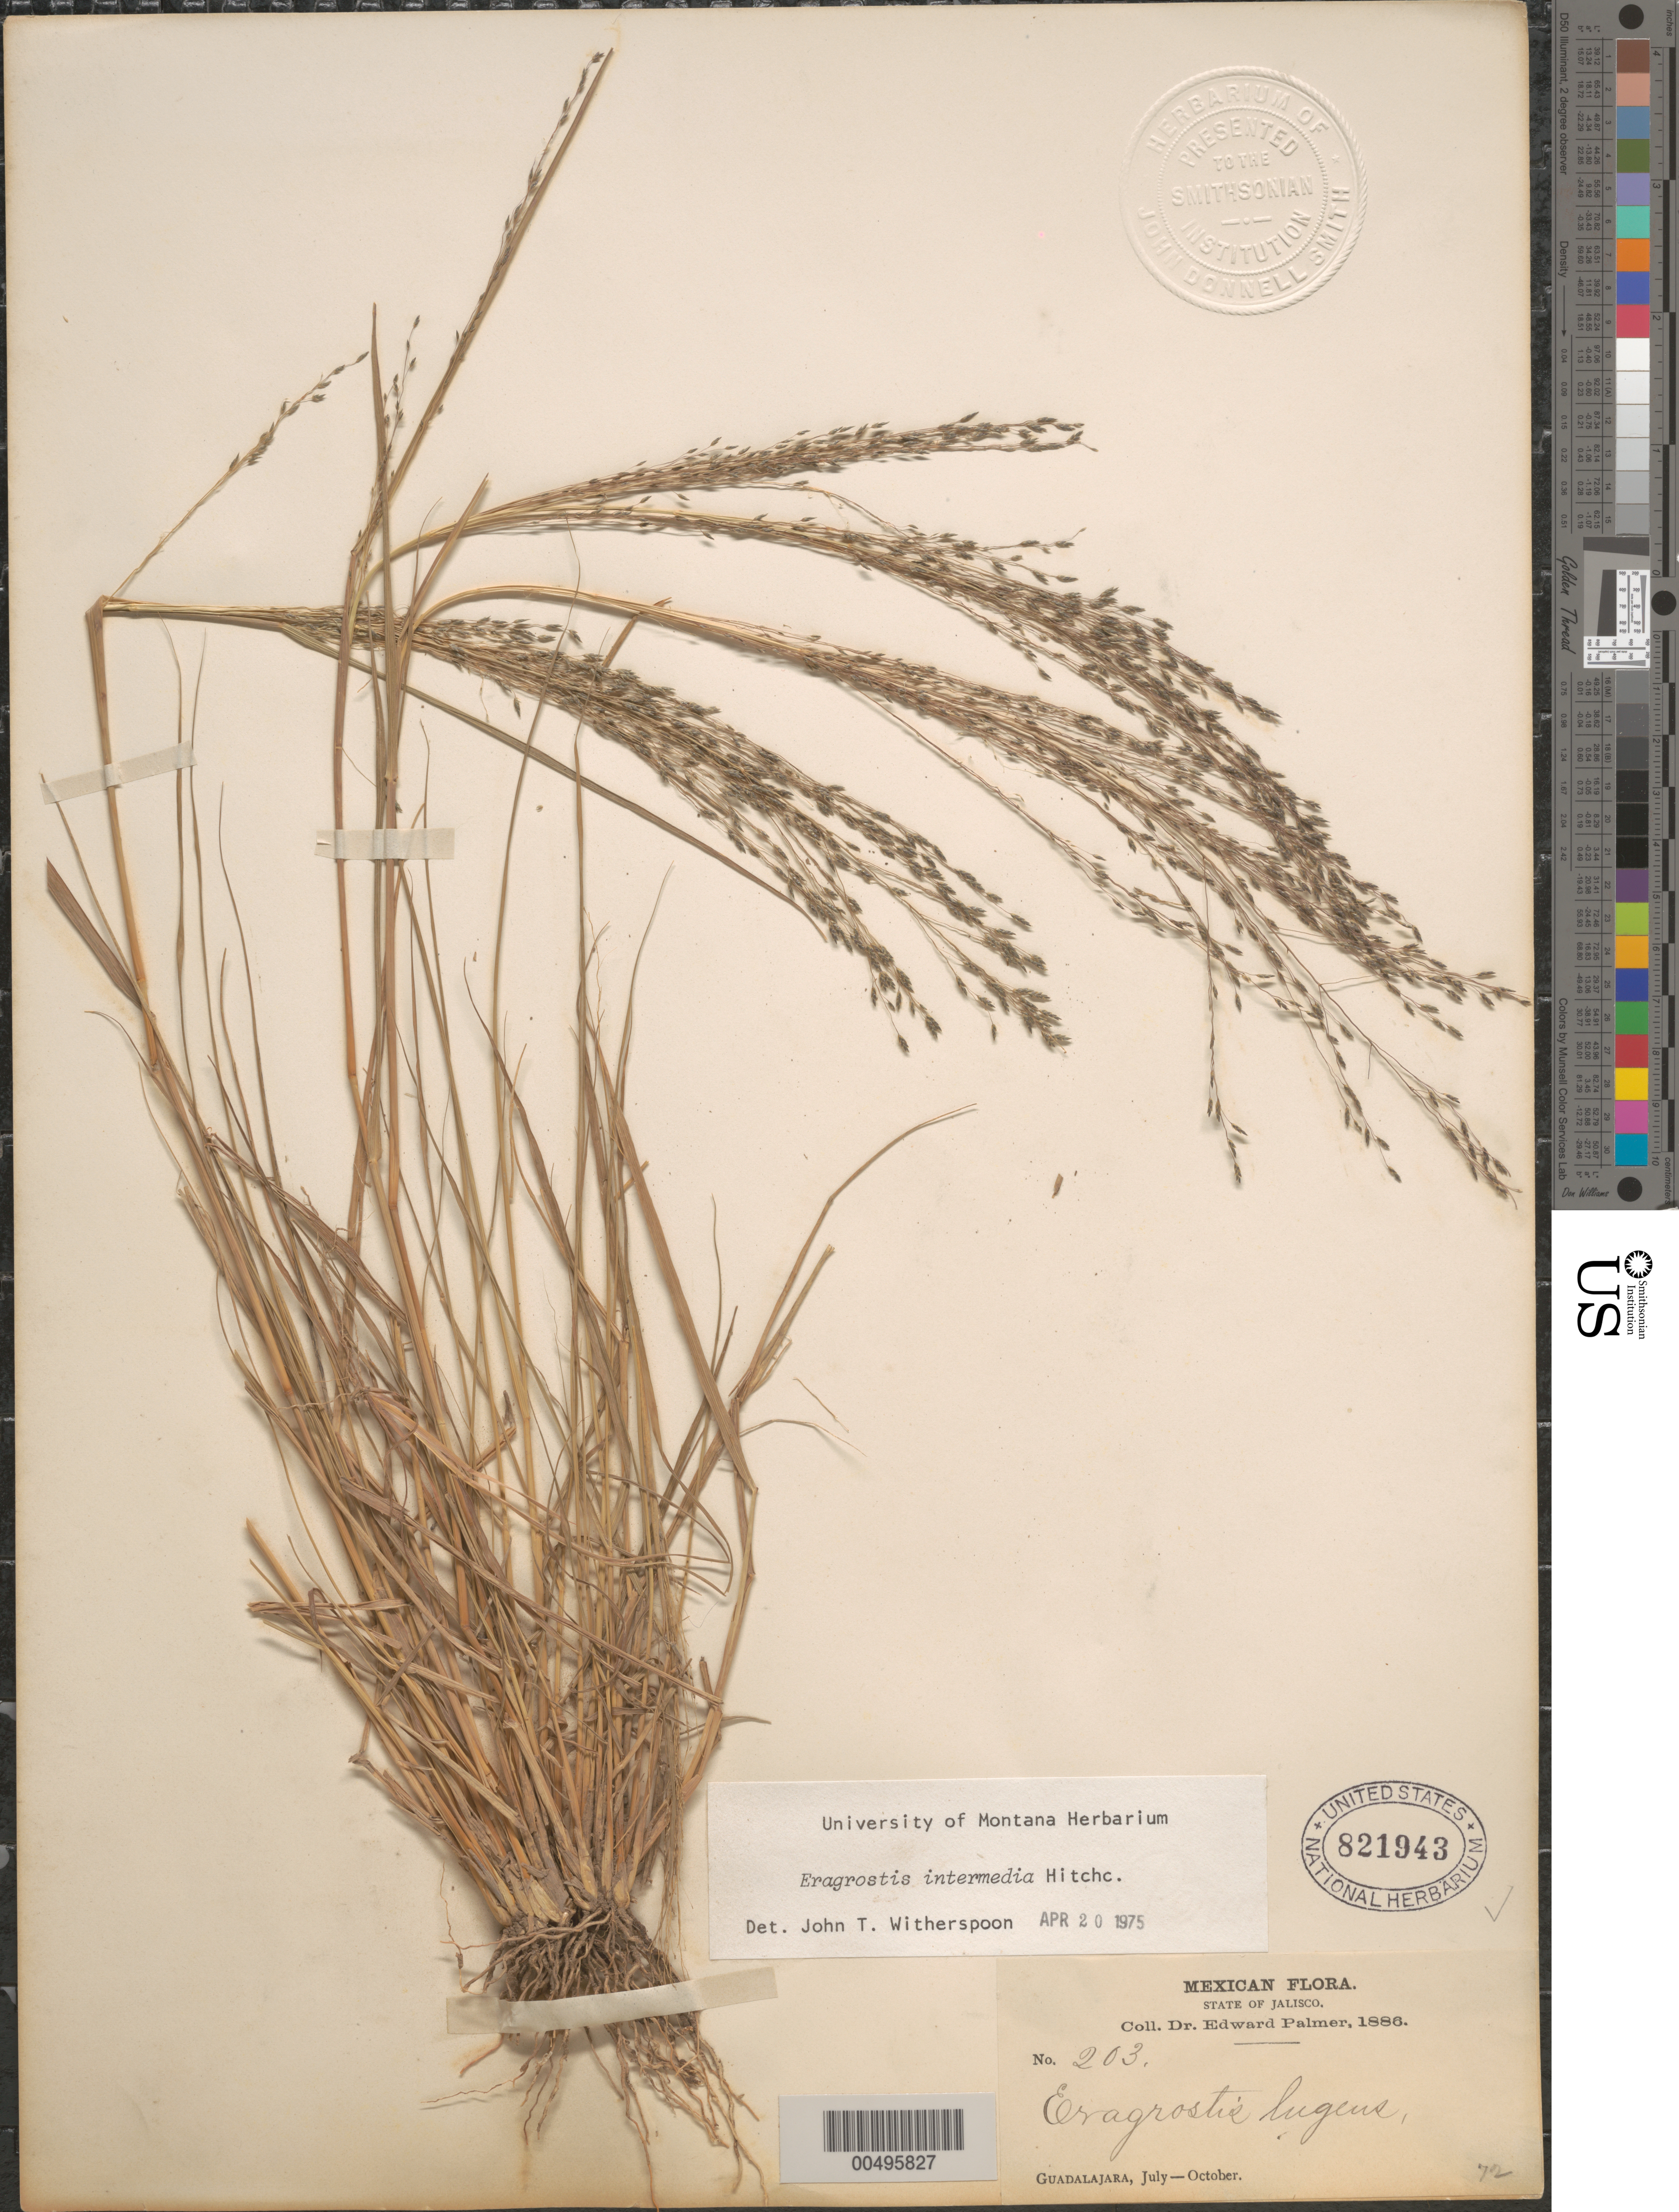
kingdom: Plantae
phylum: Tracheophyta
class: Liliopsida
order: Poales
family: Poaceae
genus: Eragrostis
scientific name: Eragrostis intermedia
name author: Hitchc.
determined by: Witherspoon, John T.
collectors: E. Palmer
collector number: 203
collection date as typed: Jul 1886 to Oct 1886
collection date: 1886-07/1886-10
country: Mexico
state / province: Jalisco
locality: Guadalajara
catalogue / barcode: US 821943